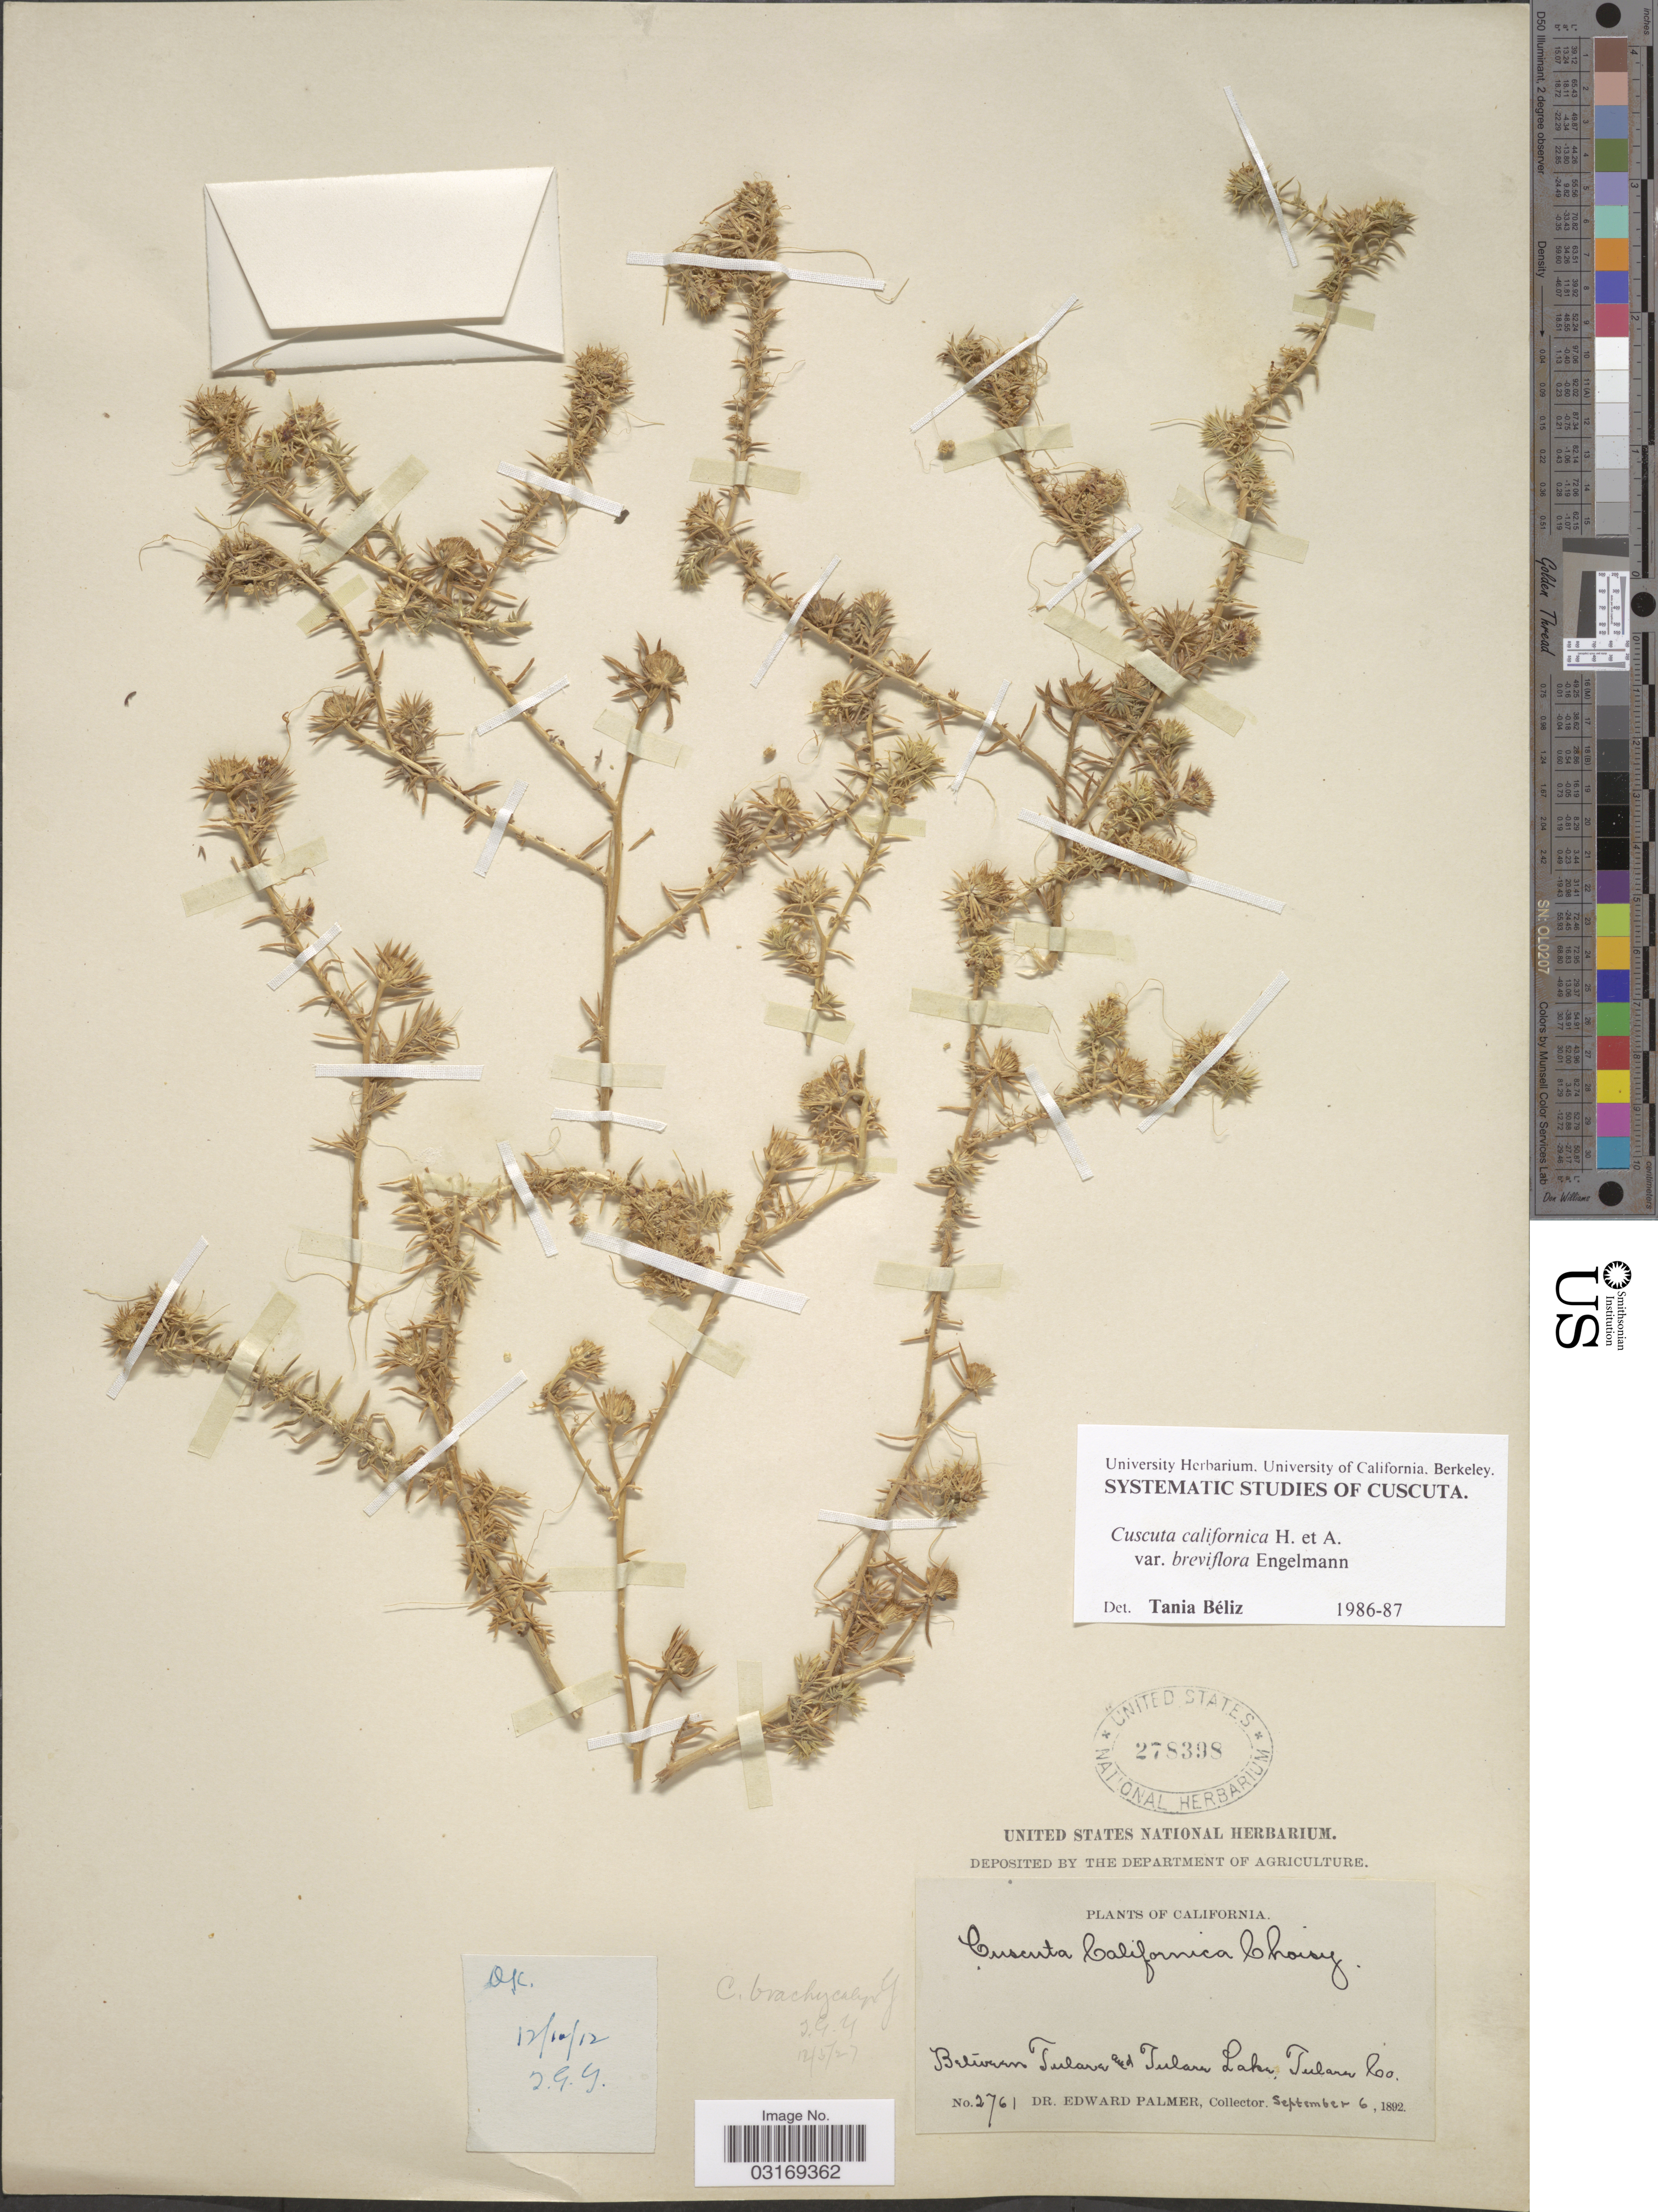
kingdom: Plantae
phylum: Tracheophyta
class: Magnoliopsida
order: Solanales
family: Convolvulaceae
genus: Cuscuta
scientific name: Cuscuta californica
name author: Hook. & Arn.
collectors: E. Palmer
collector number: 2761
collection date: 1892-09-06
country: United States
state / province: California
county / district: Tulare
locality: Between Tulare & Tulare Lake, Tulare Co.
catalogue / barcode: US 278398